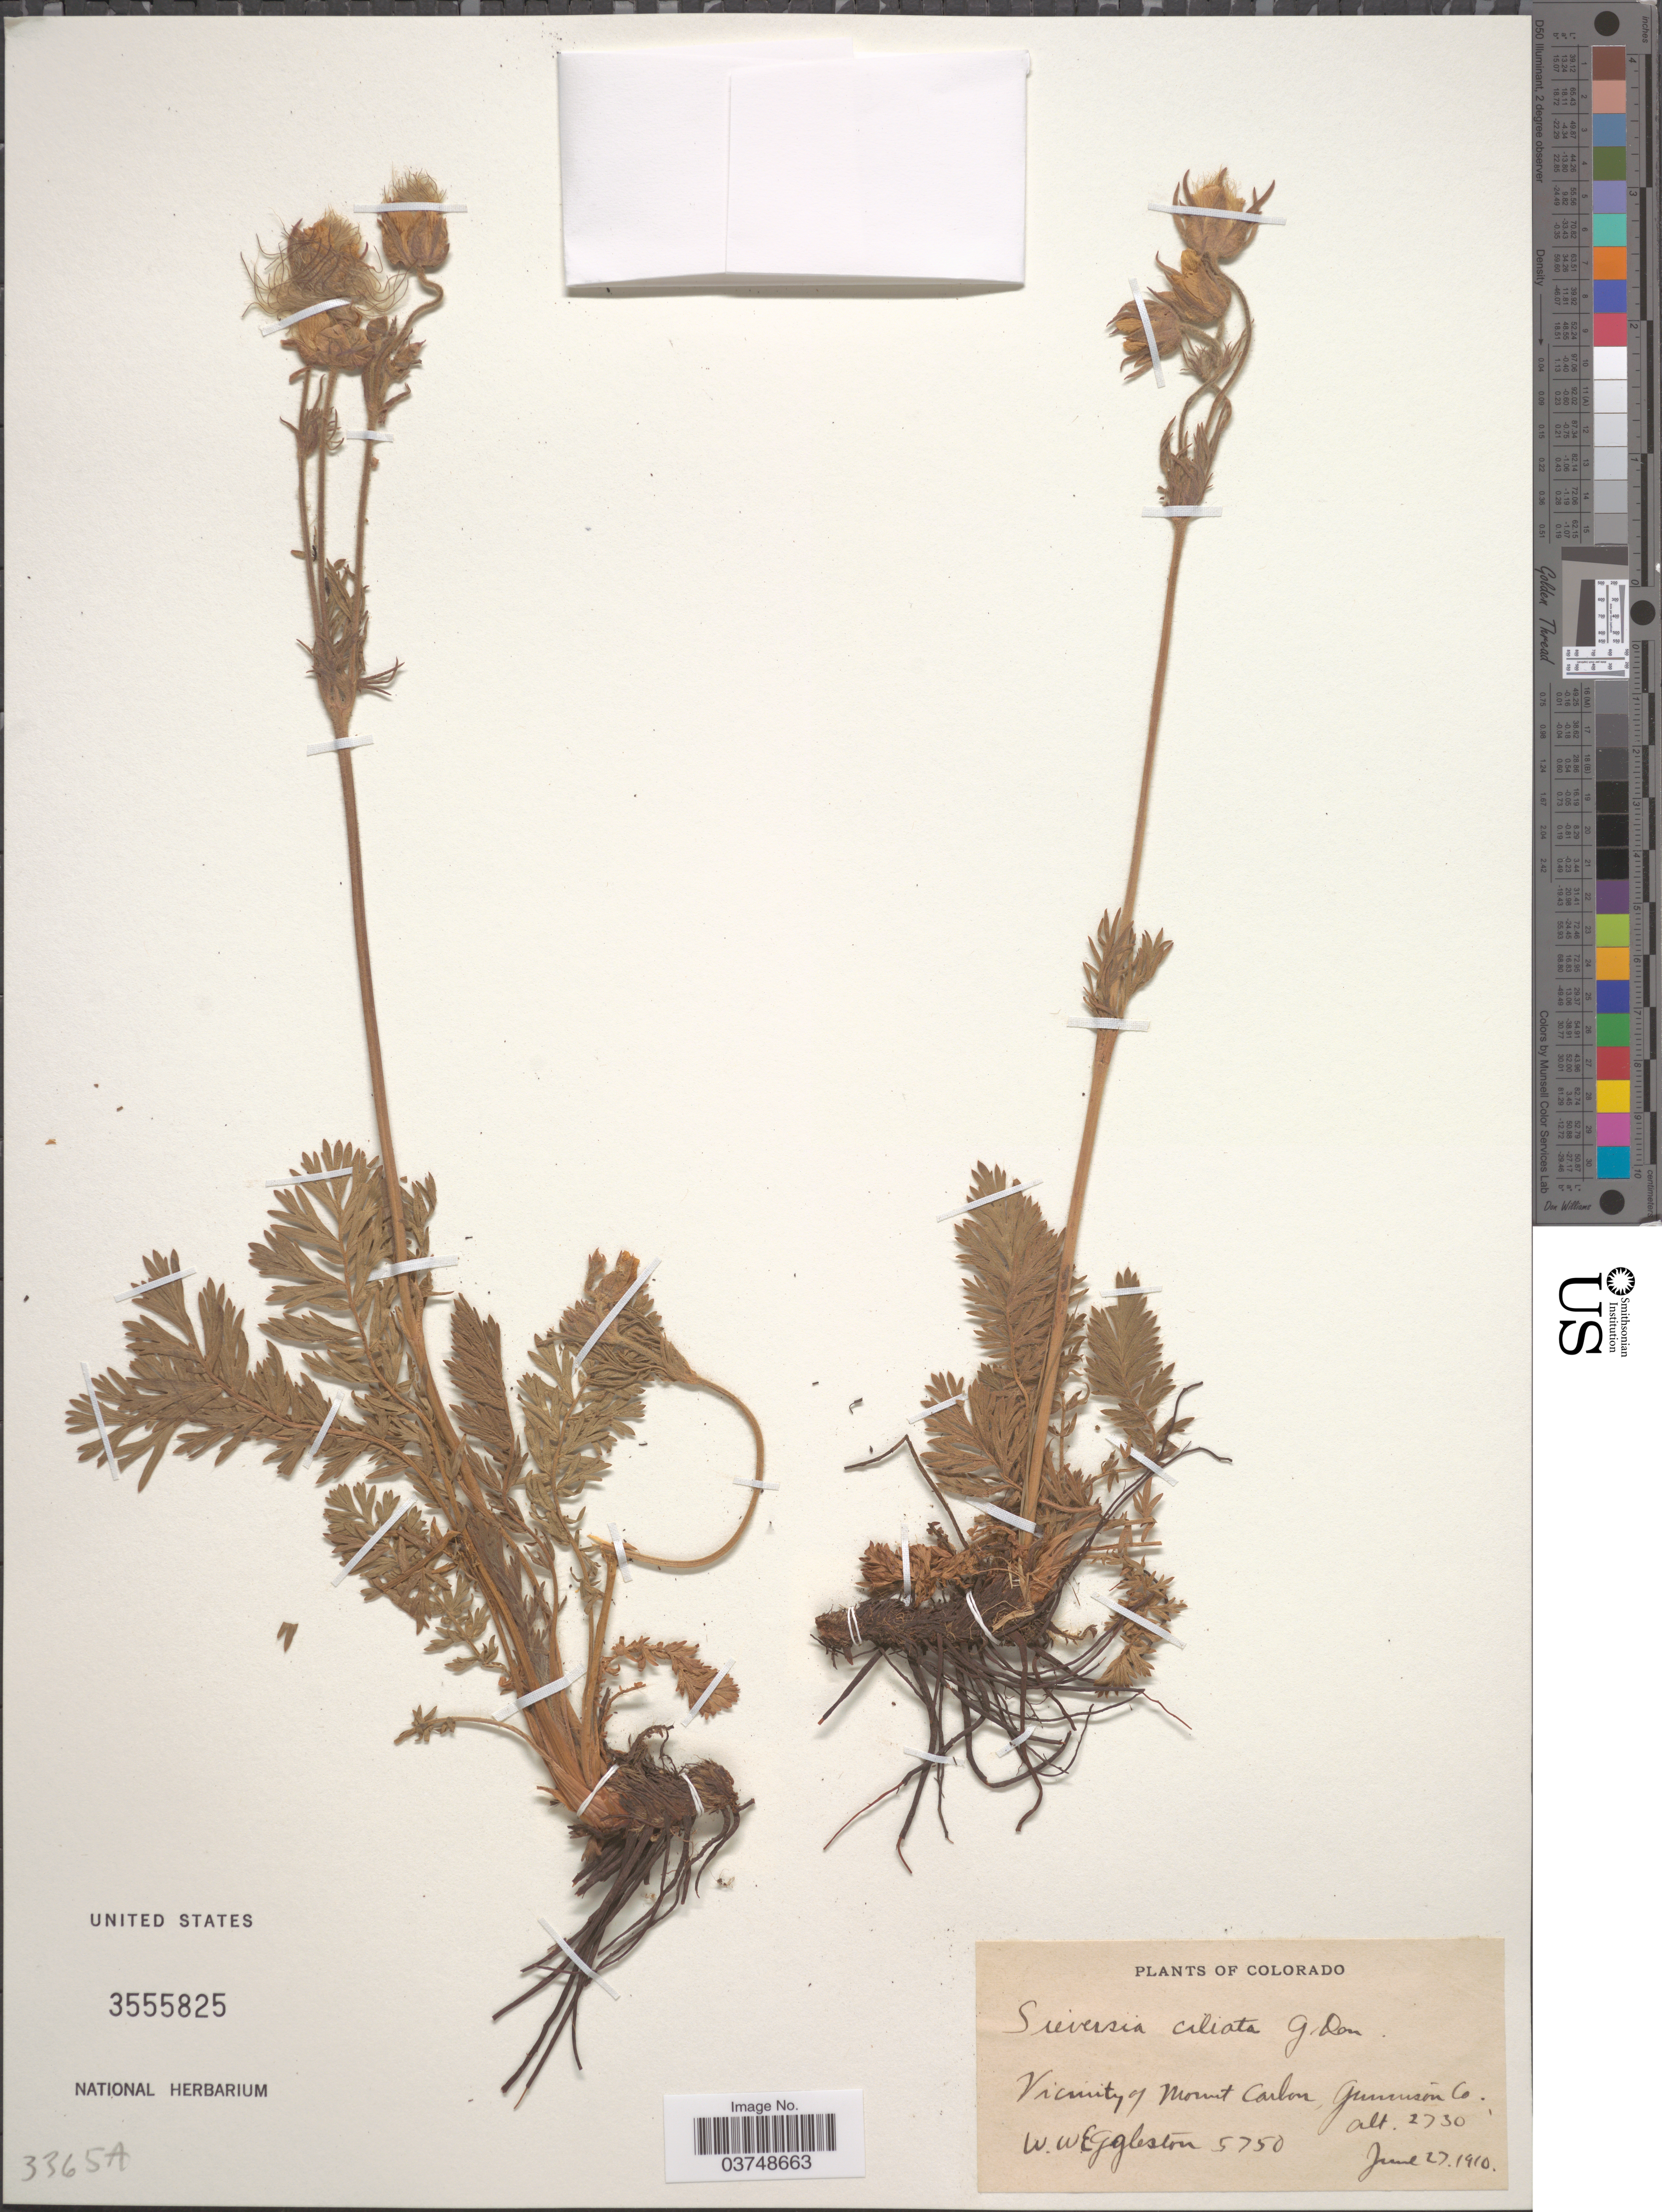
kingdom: Plantae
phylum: Tracheophyta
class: Magnoliopsida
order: Rosales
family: Rosaceae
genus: Geum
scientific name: Geum triflorum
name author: Pursh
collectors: W. W. Eggleston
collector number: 5750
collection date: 1910-06-27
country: United States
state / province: Colorado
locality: Vicinity of Mount Carlor, Gunnison Co.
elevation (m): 832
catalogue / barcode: US 3555825